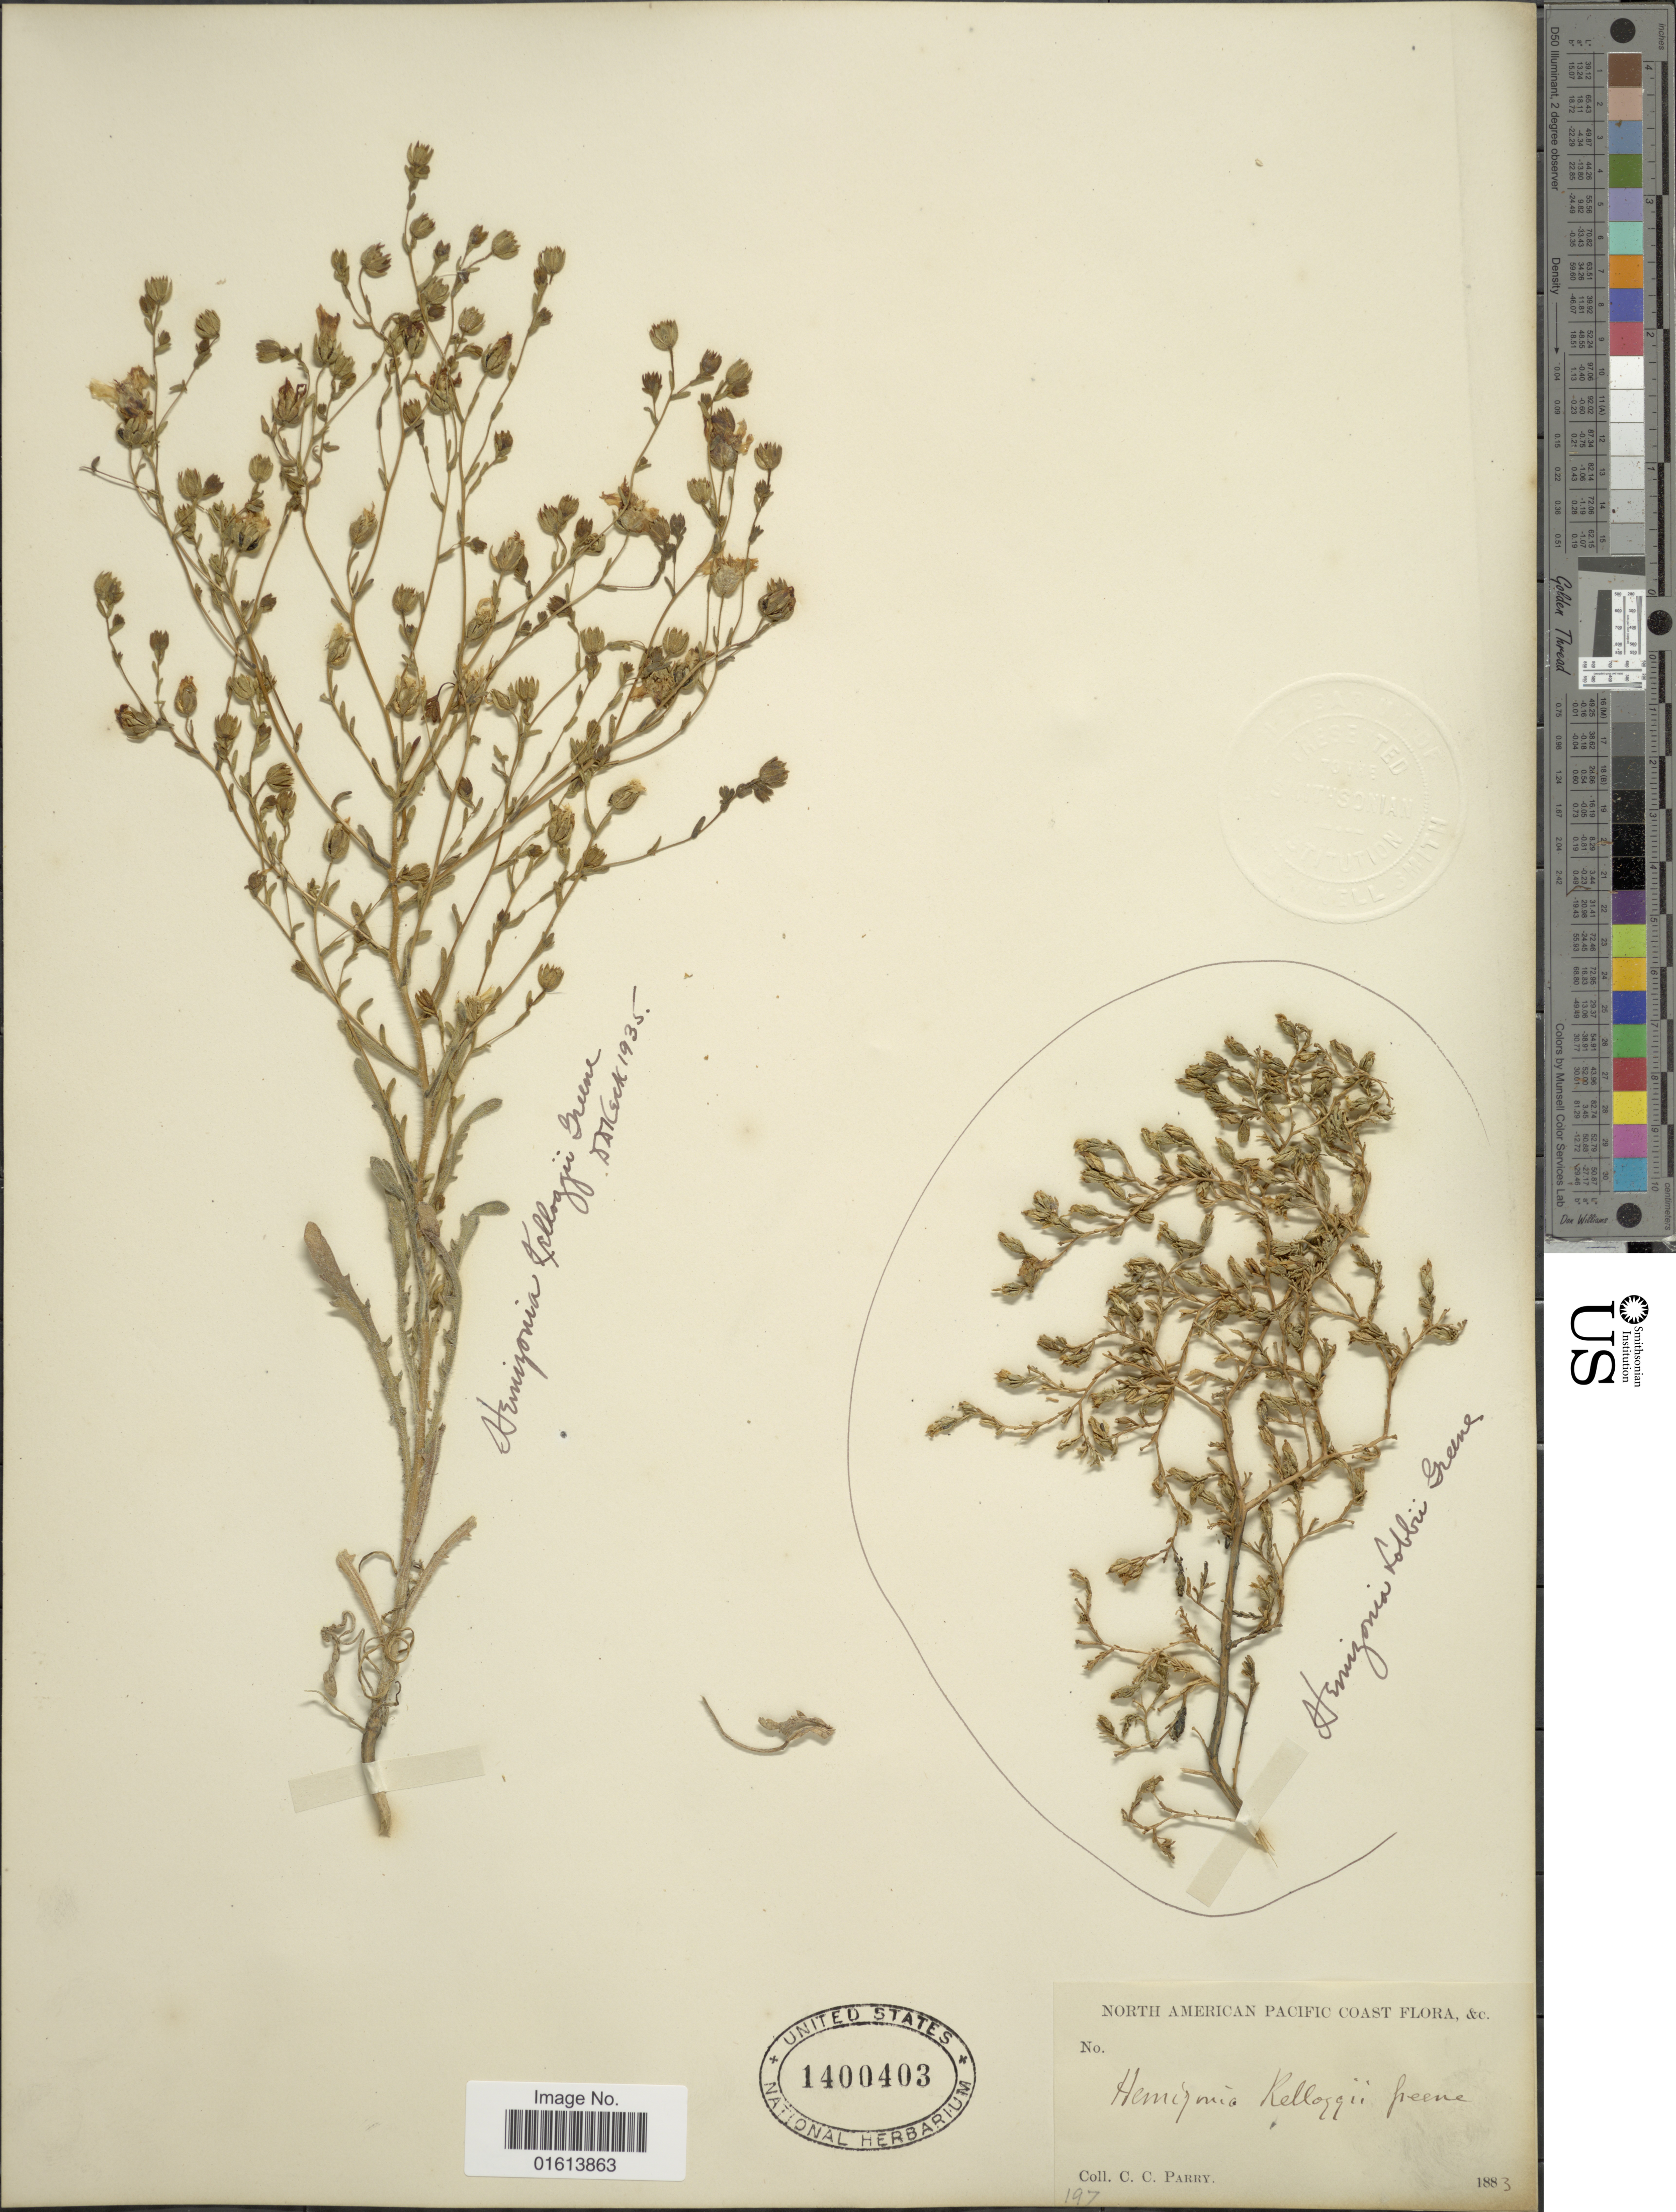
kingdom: Plantae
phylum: Tracheophyta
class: Magnoliopsida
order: Asterales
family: Asteraceae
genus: Deinandra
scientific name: Deinandra kelloggii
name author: (Greene) Greene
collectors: C. C. Parry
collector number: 197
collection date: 1883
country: United States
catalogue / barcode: US 1400403